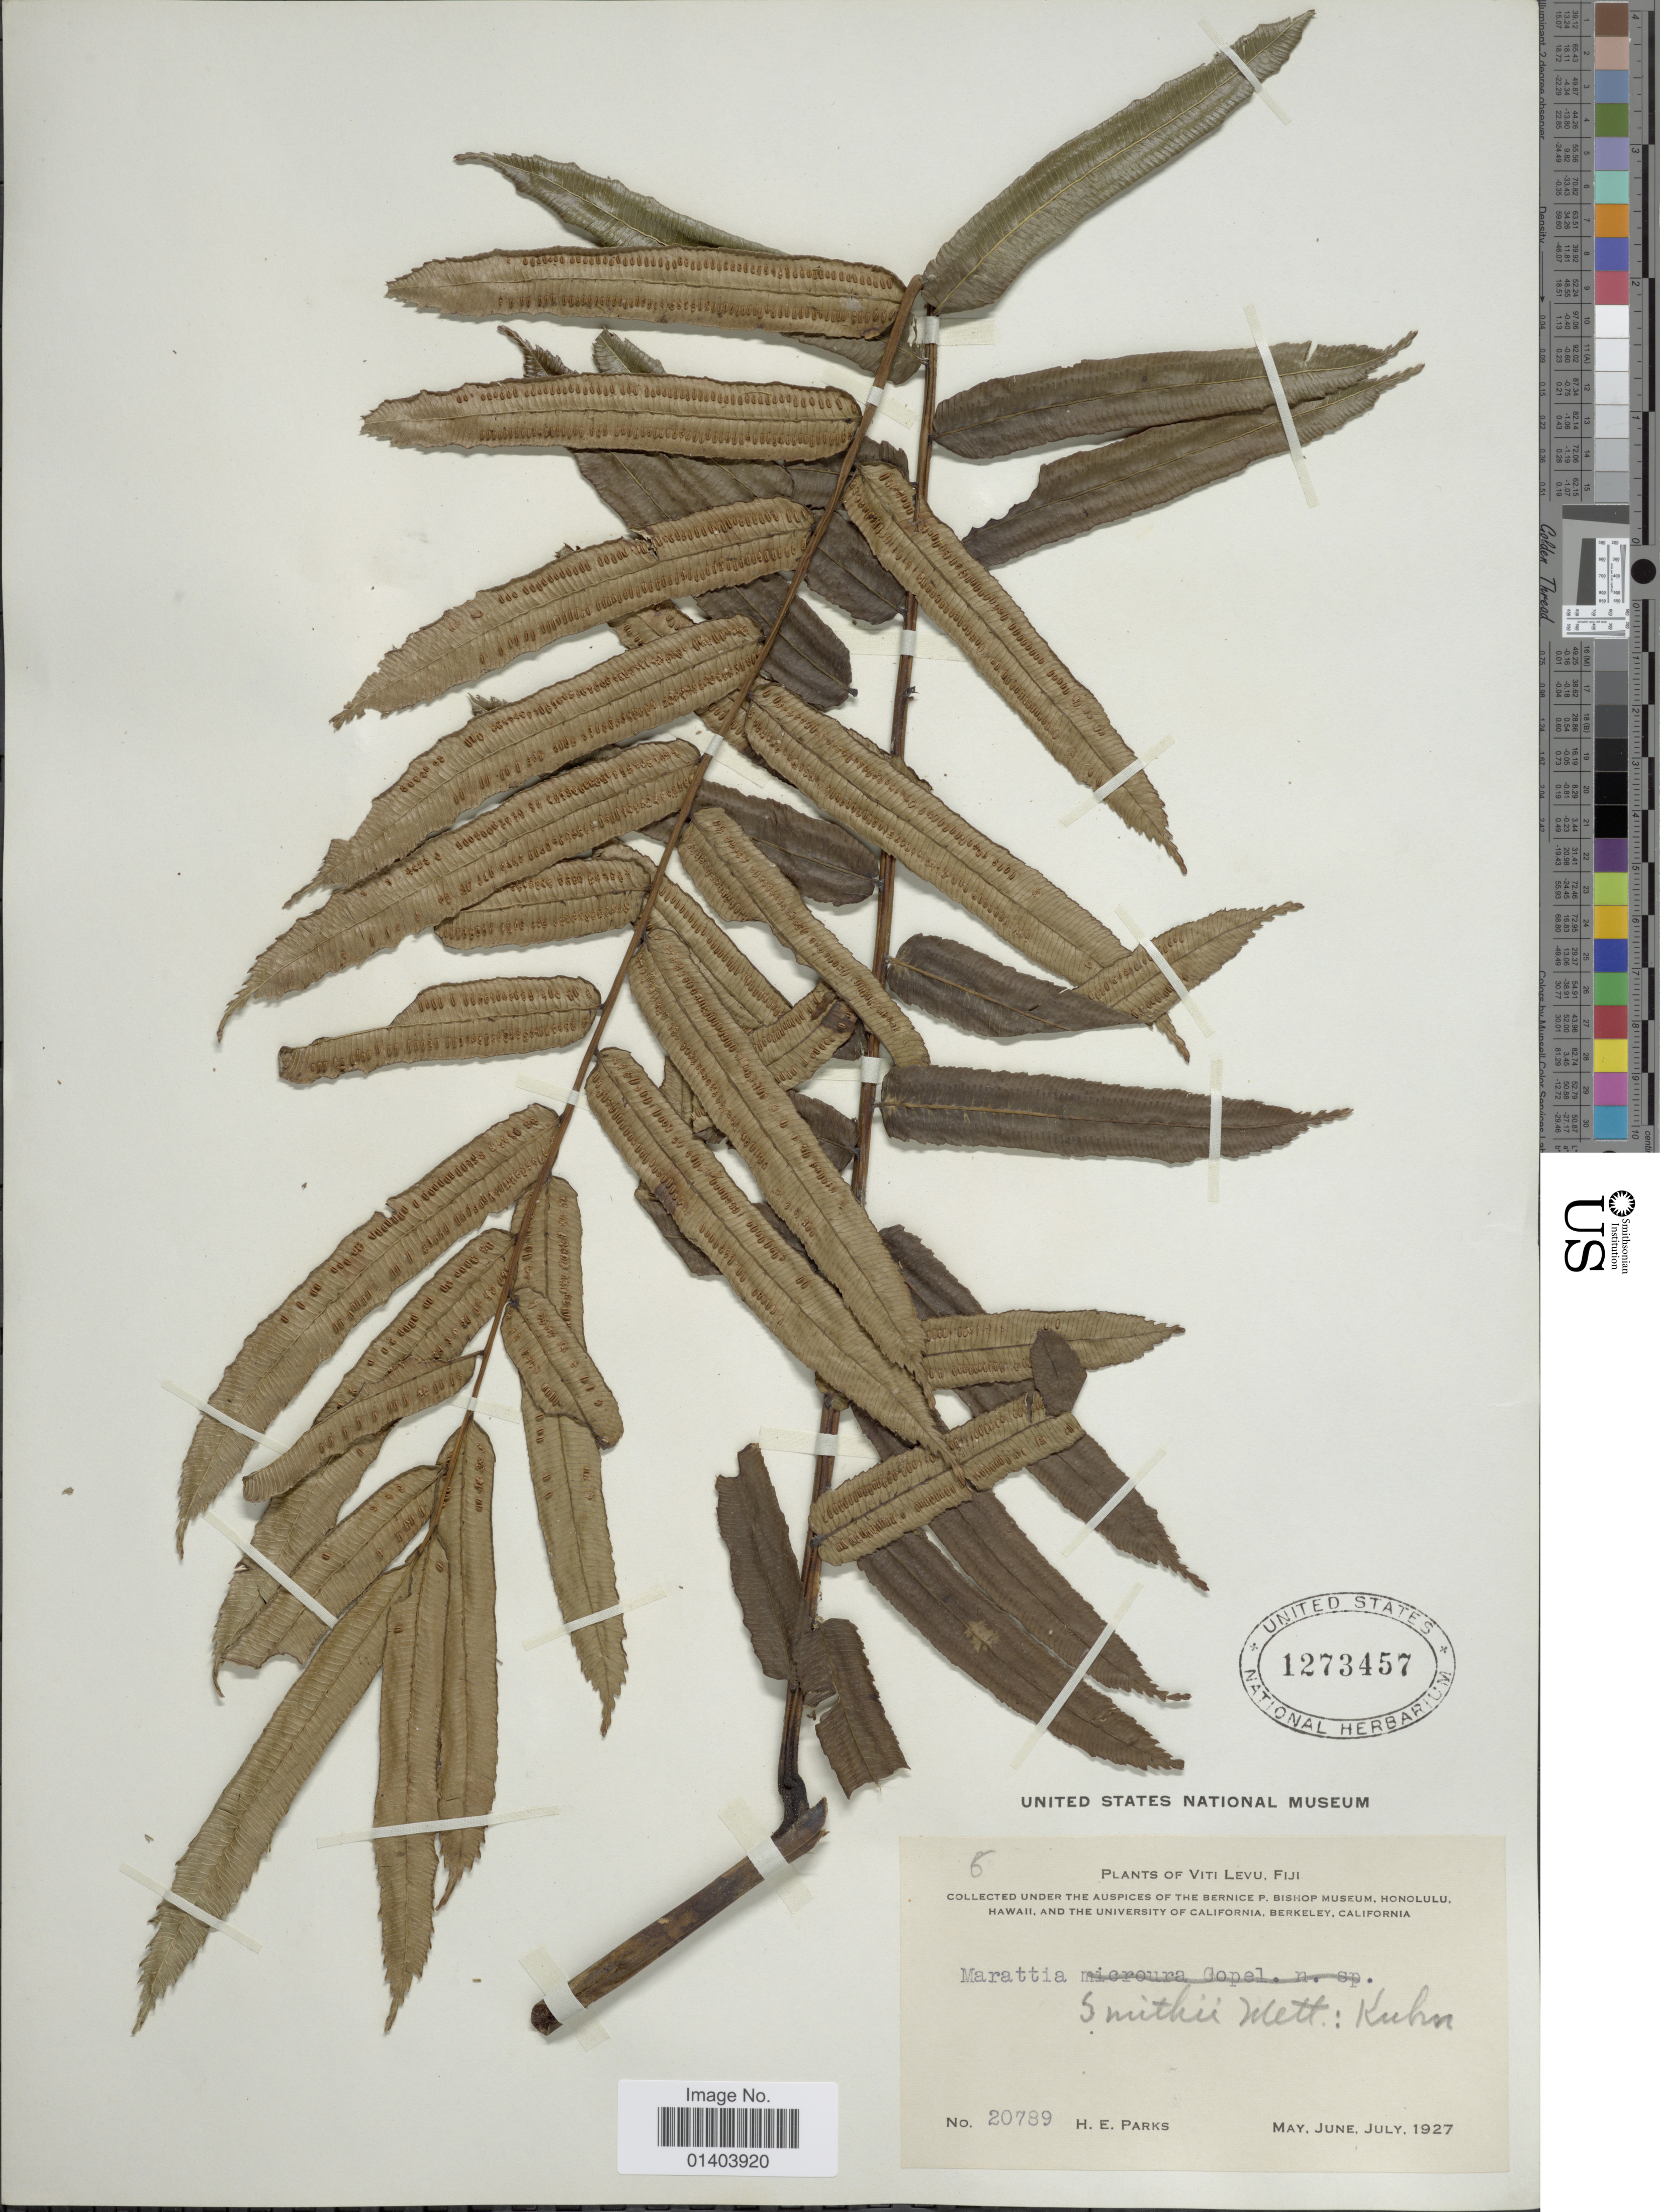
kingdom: Plantae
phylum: Tracheophyta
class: Polypodiopsida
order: Marattiales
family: Marattiaceae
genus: Ptisana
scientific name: Ptisana smithii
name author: (Mett. ex Kuhn) Murdock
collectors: H. E. Parks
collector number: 20789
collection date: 1927-05/1927-07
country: Fiji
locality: Viti Levu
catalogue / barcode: US 1273457